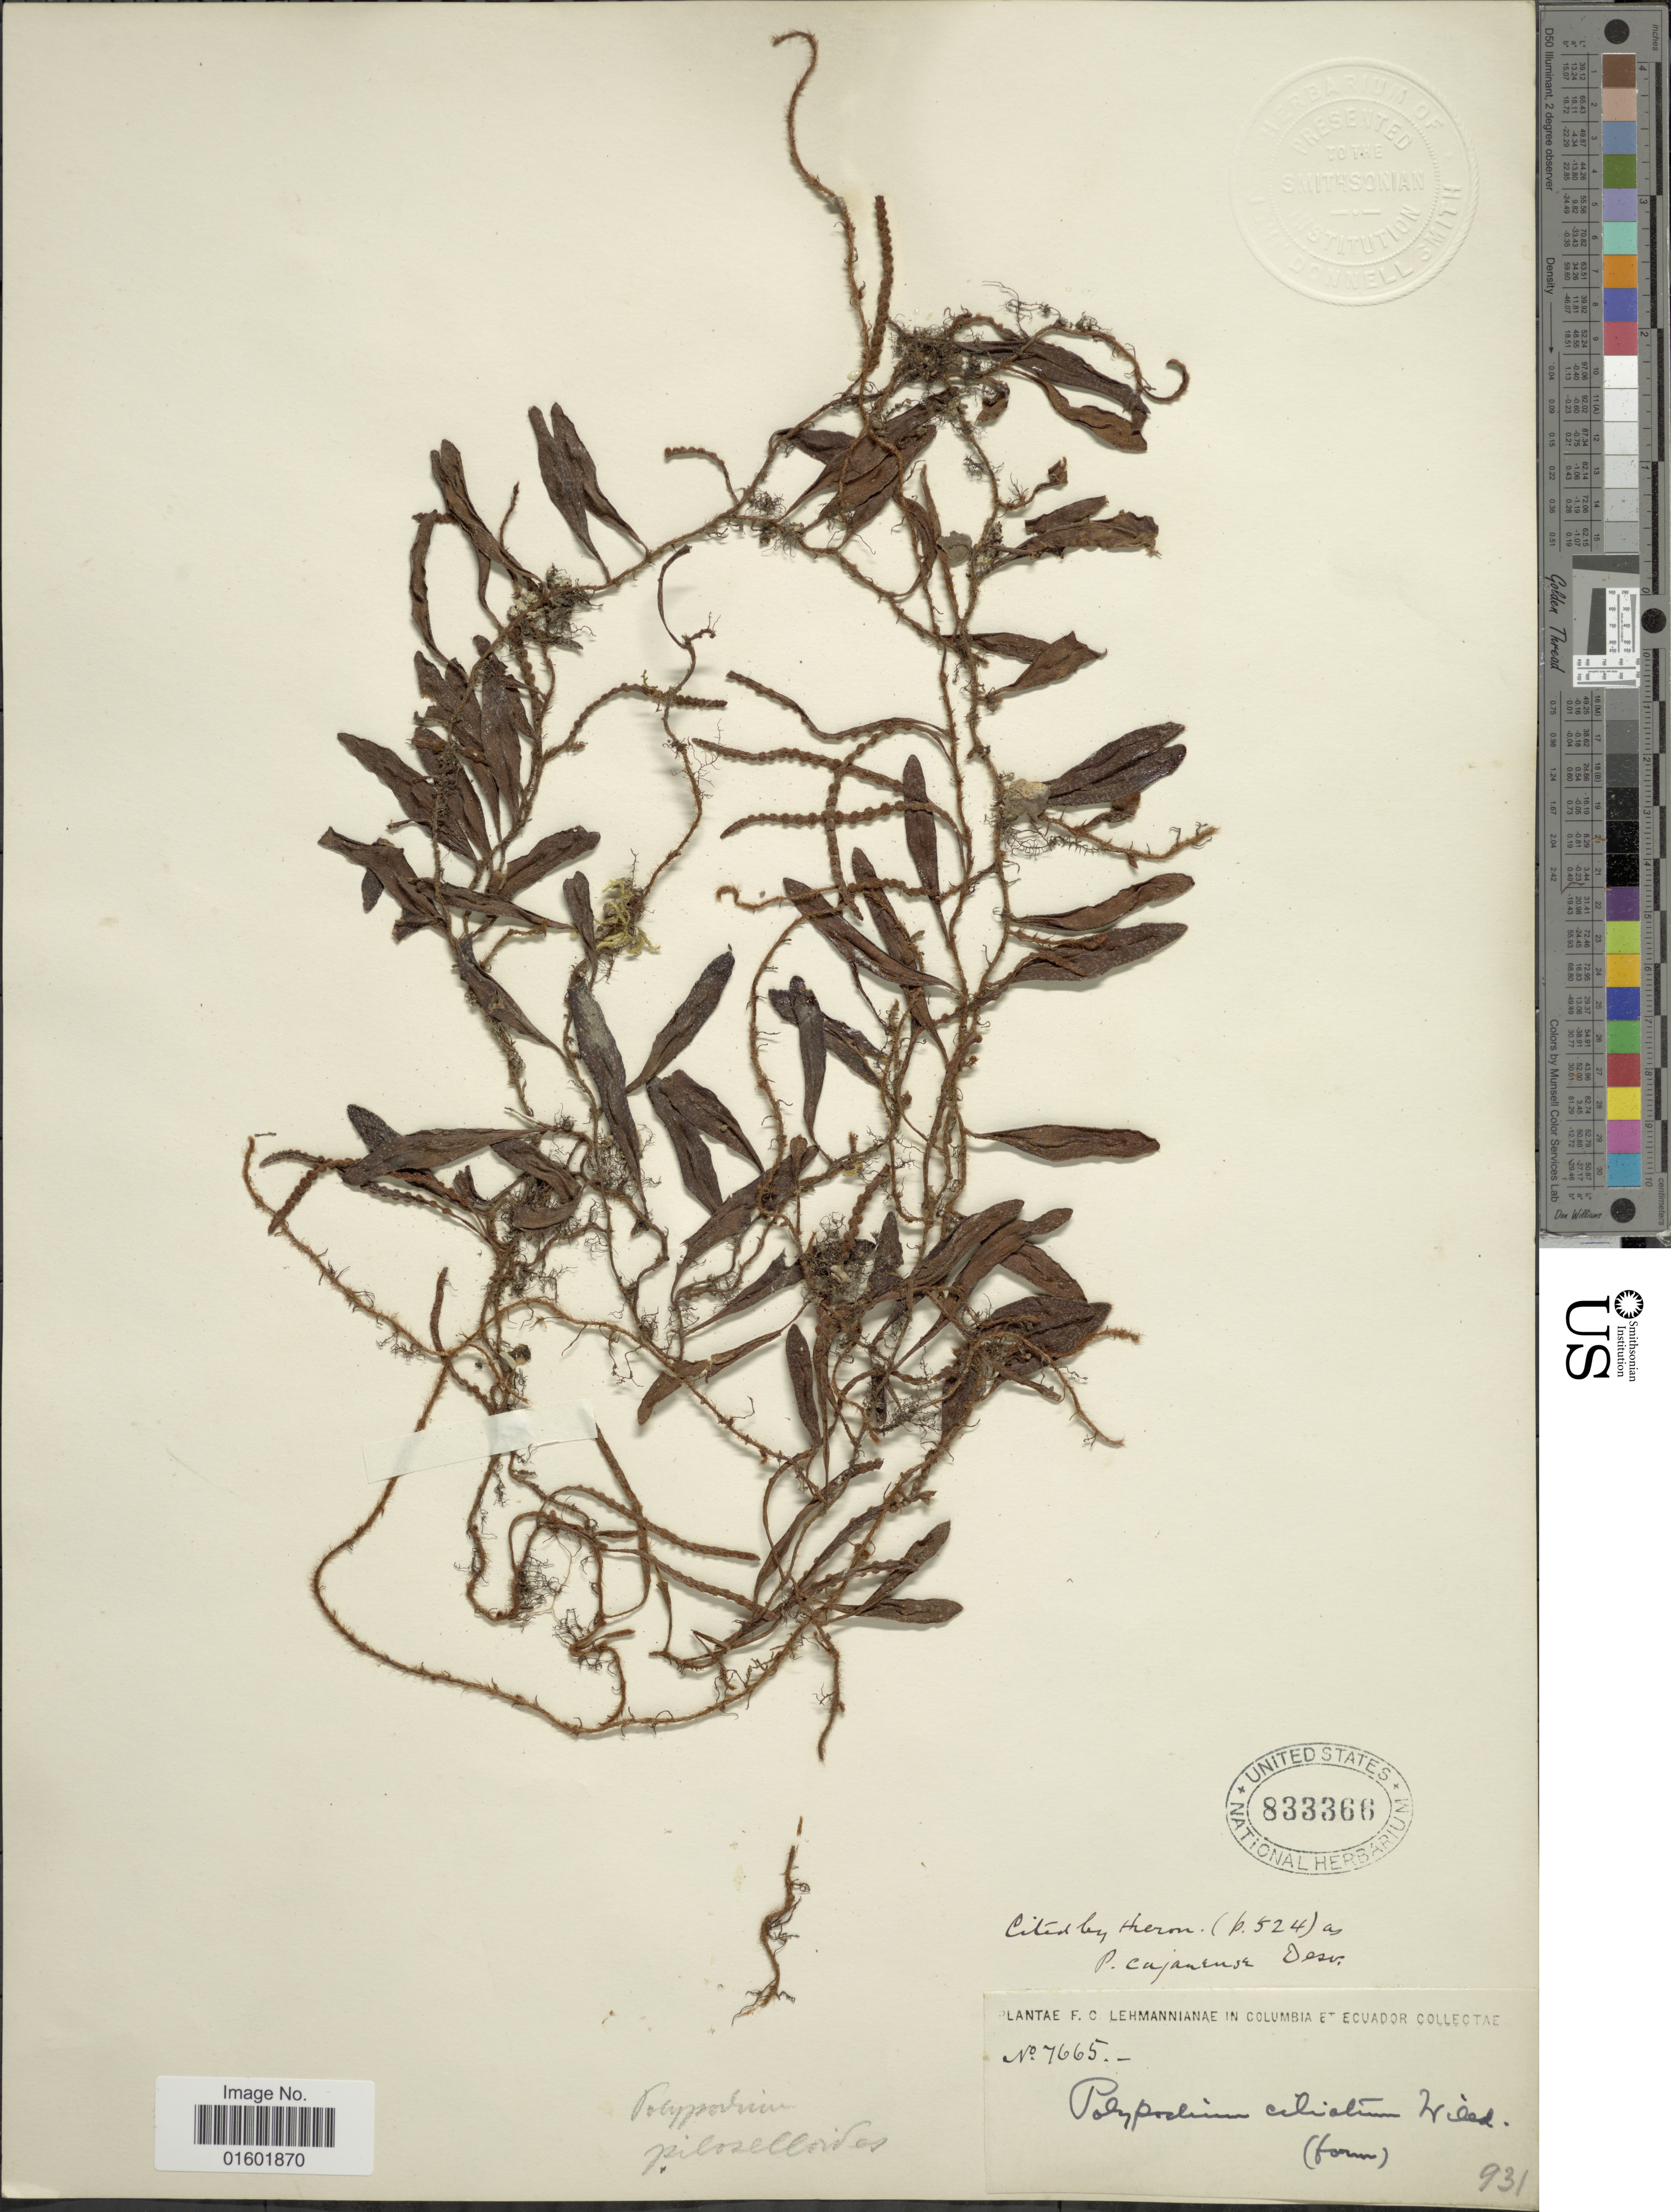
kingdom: Plantae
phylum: Tracheophyta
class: Polypodiopsida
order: Polypodiales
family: Polypodiaceae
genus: Microgramma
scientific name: Microgramma reptans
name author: (Cav.) A.R. Sm.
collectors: F. C. Lehmann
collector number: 7665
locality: Colombia et Ecuador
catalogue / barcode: US 833366